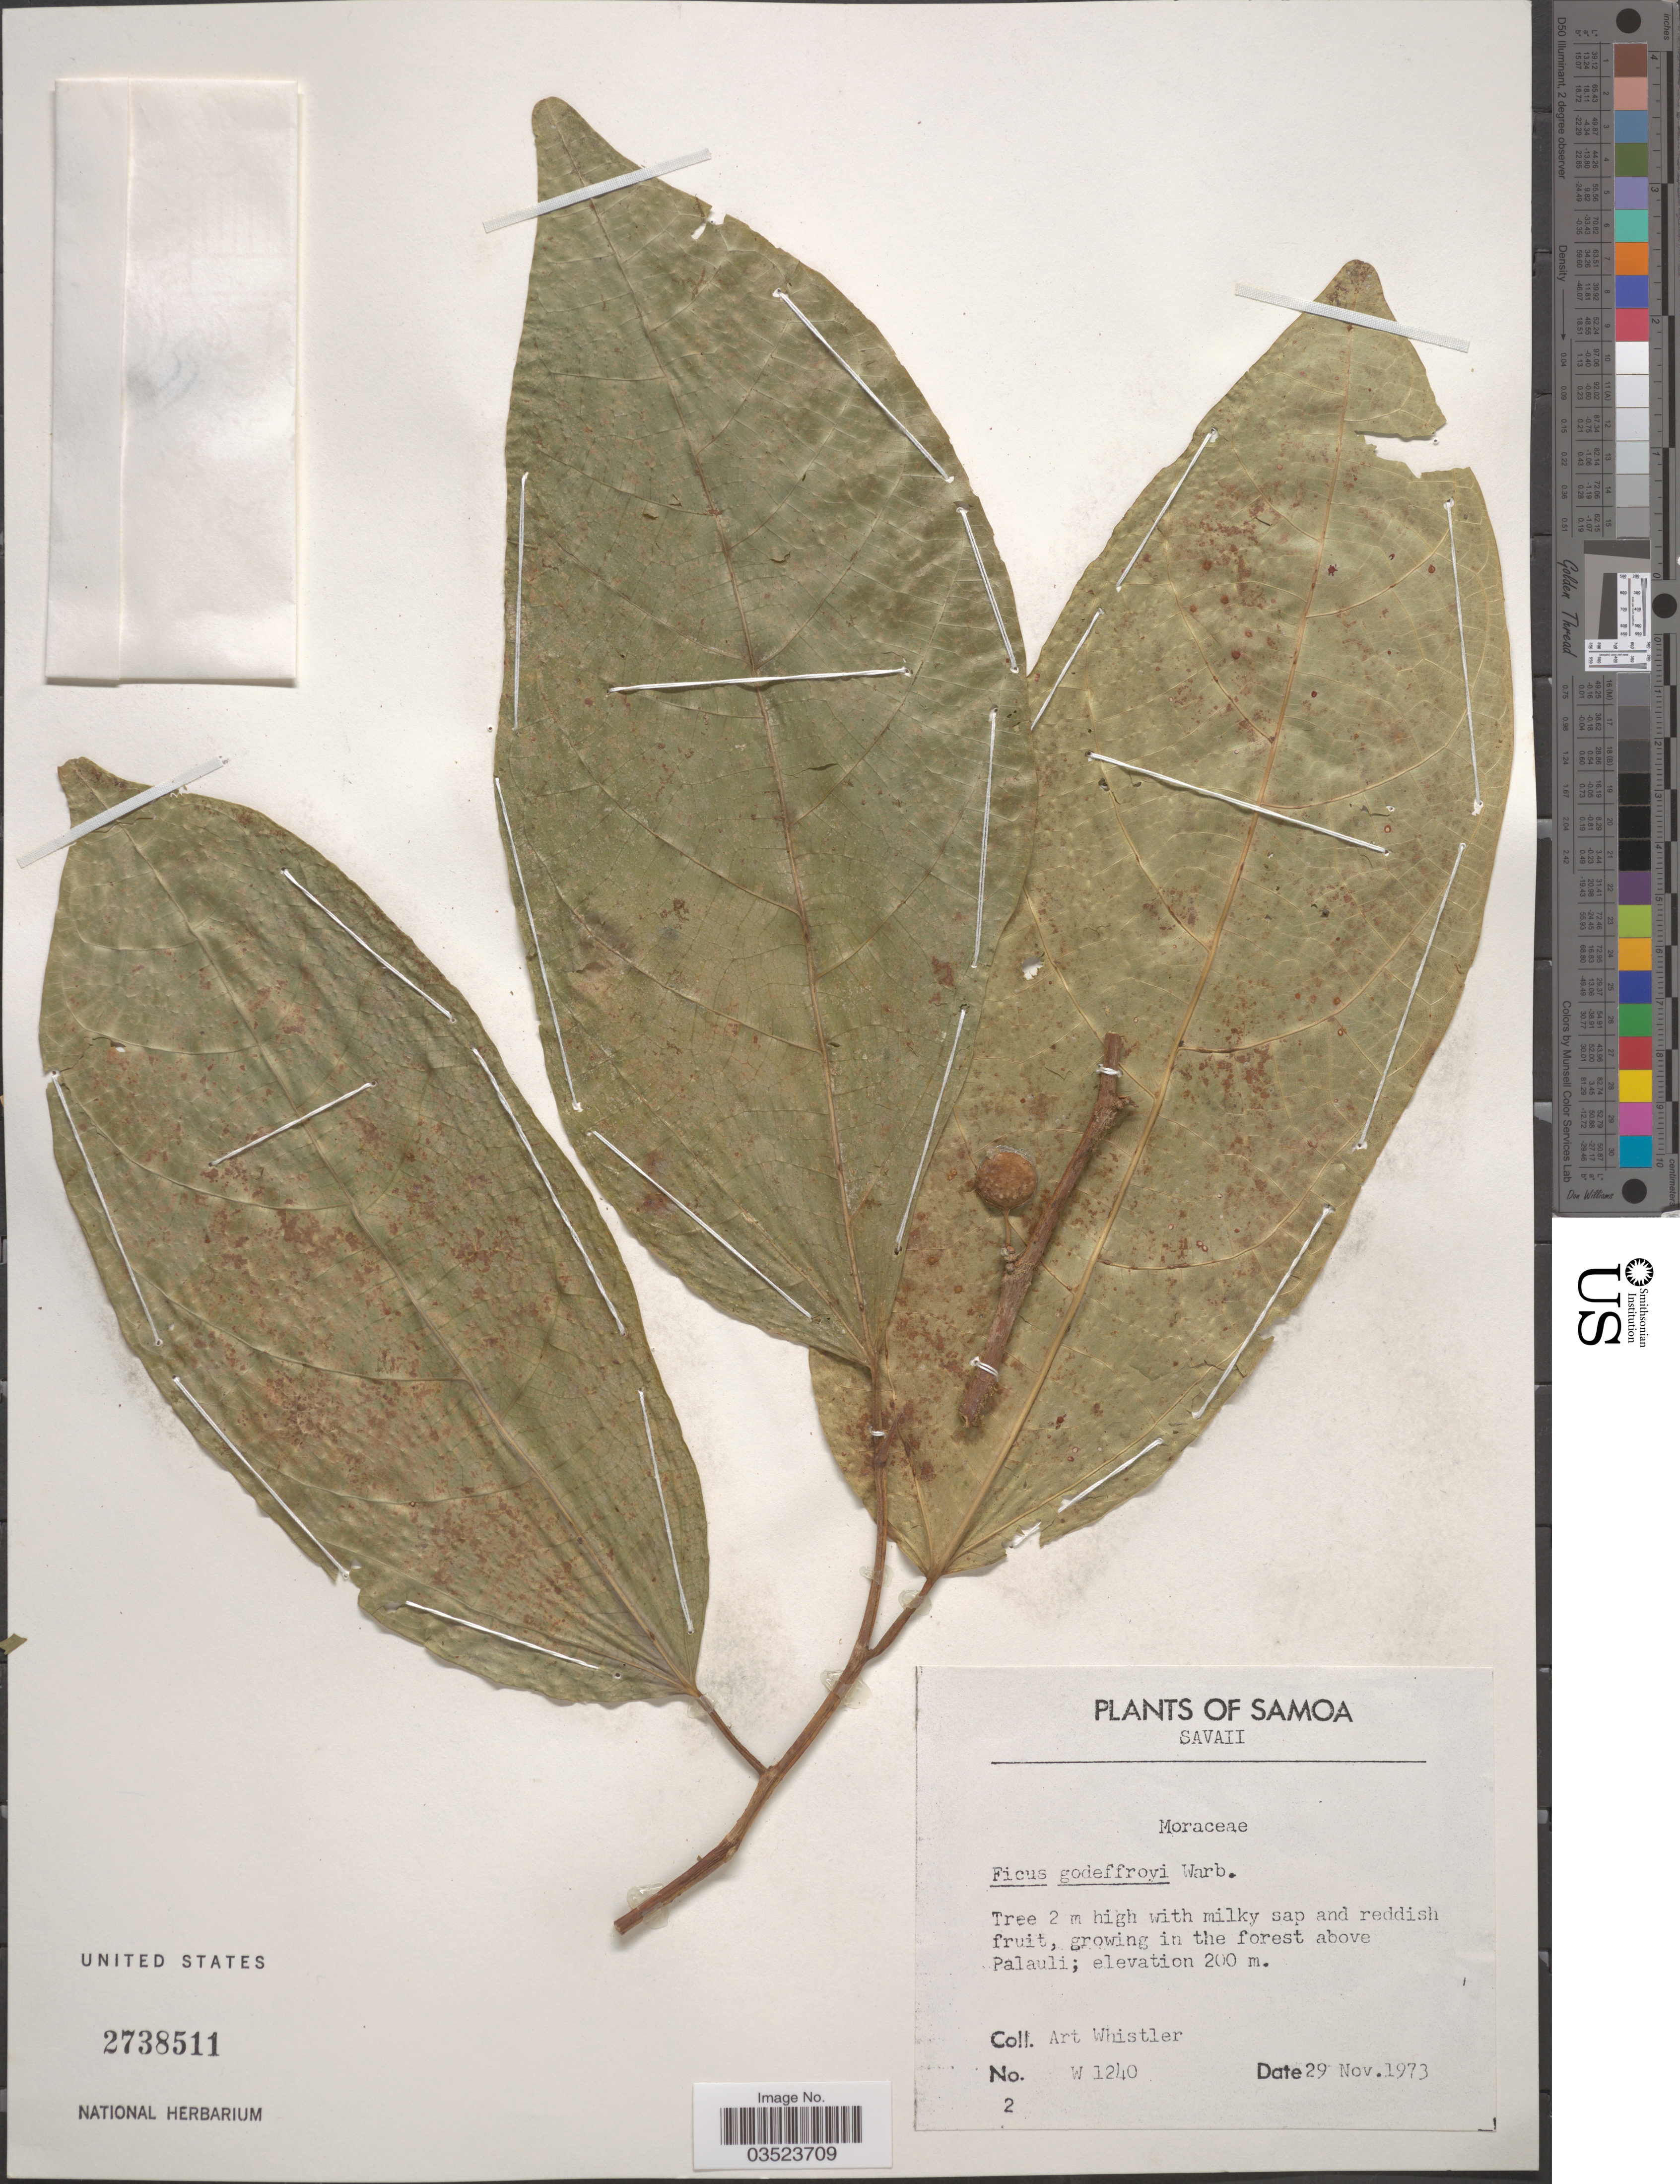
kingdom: Plantae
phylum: Tracheophyta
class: Magnoliopsida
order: Rosales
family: Moraceae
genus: Ficus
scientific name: Ficus godeffroyi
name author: Warb.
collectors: A. Whistler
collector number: W1240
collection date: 1973-11-29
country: Samoa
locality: Samoa. Savaii. In the forest above Palauli.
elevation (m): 200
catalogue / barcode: US 2738511